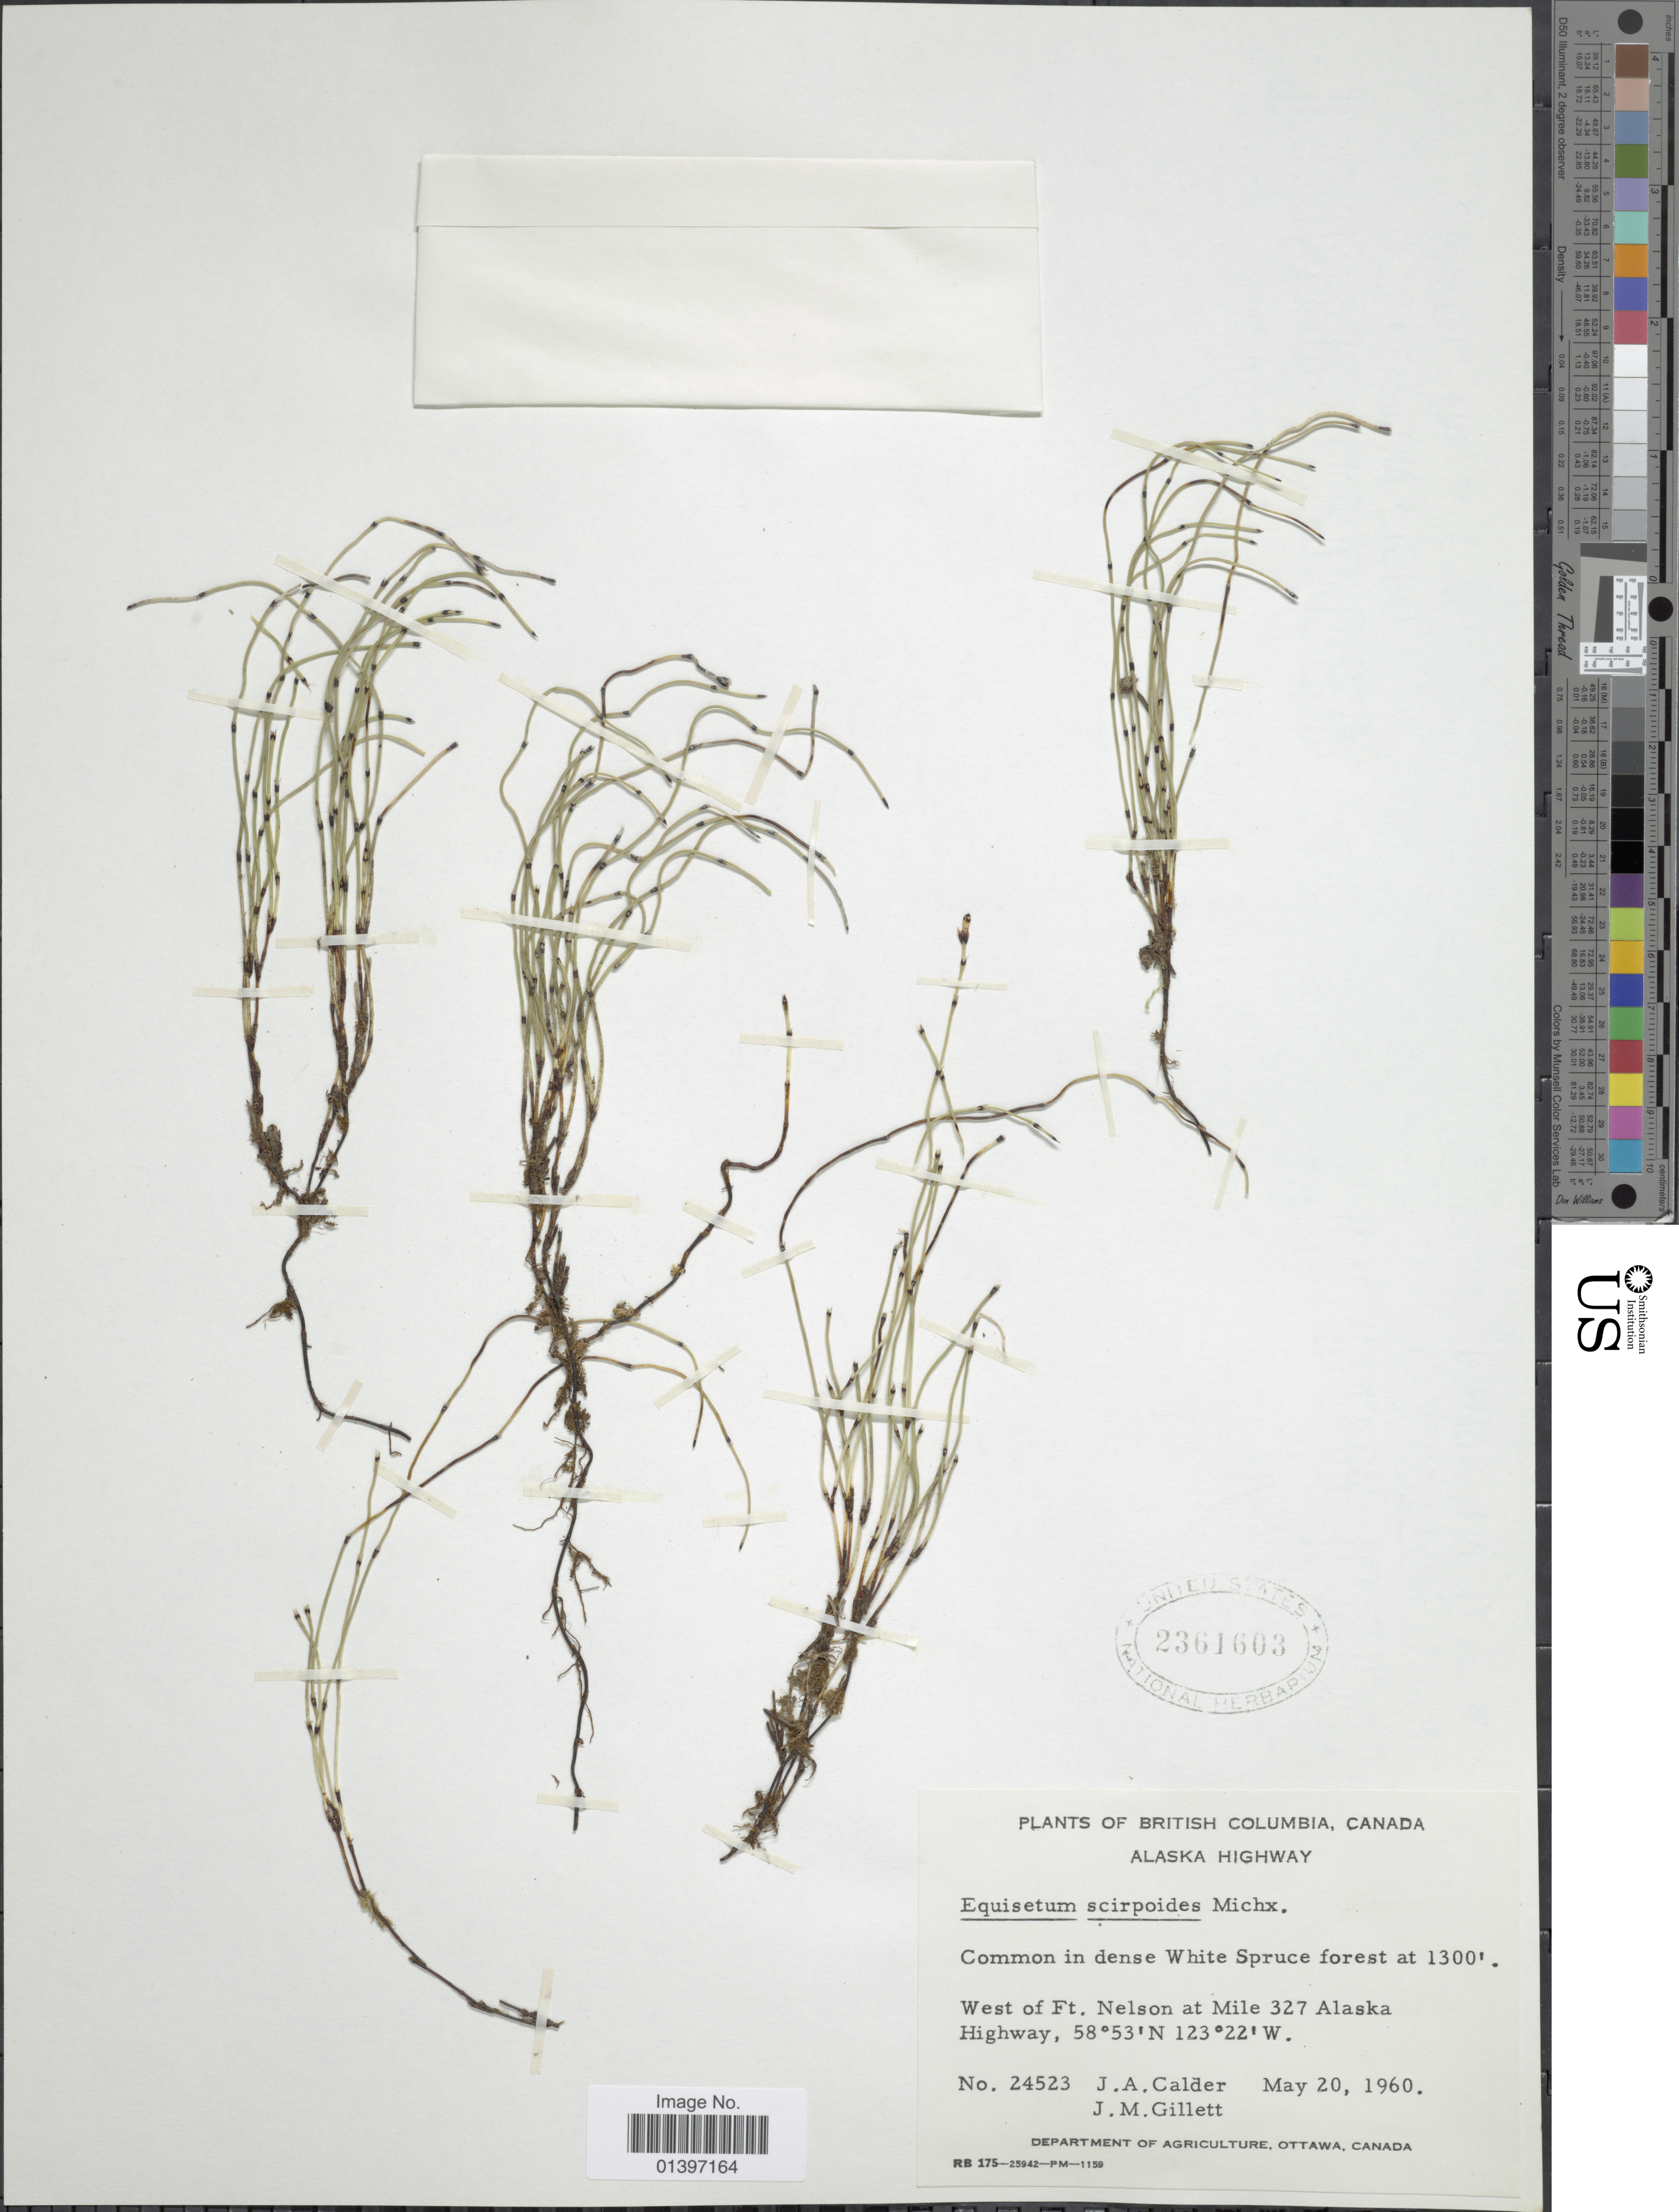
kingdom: Plantae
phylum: Tracheophyta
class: Polypodiopsida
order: Equisetales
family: Equisetaceae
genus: Equisetum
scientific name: Equisetum scirpoides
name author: Michx.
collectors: J. A. Calder & J. M. Gillett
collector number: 24523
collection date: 1960-05-20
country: Canada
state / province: British Columbia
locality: Alaska Highway, West of Ft. Nelson at Mile 327 Alaska Highway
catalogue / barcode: US 2361603